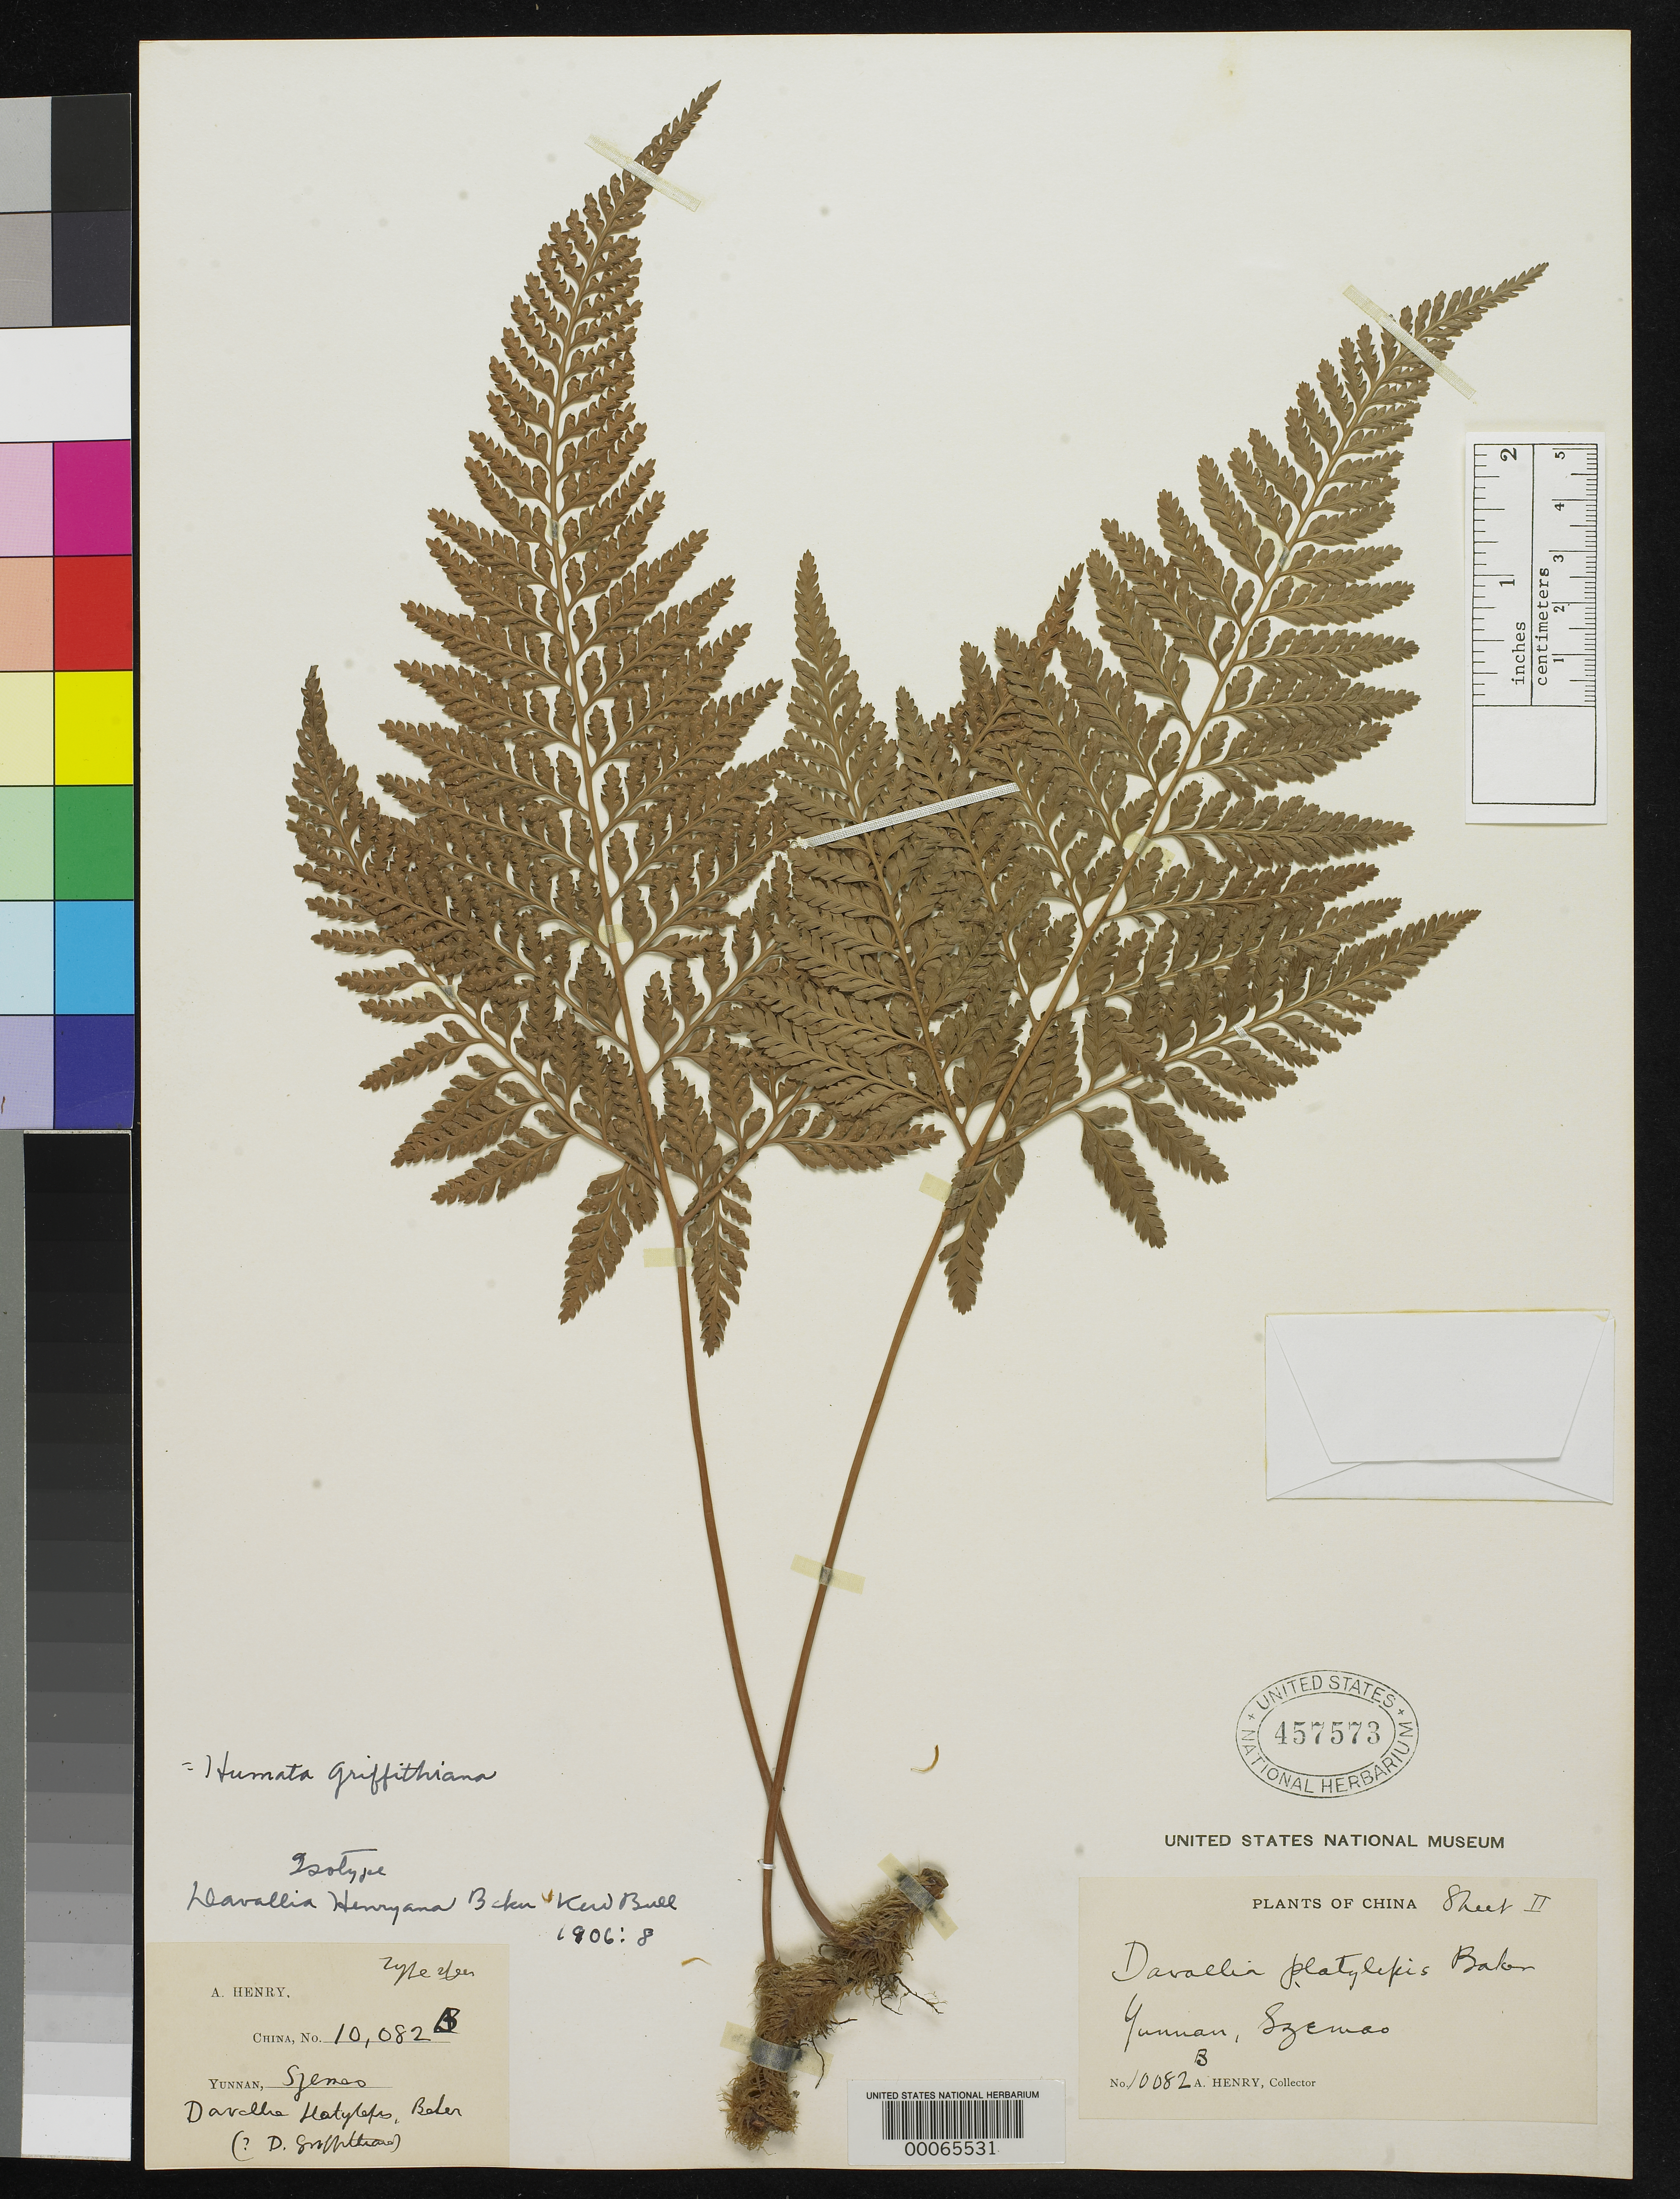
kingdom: Plantae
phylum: Tracheophyta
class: Polypodiopsida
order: Polypodiales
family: Davalliaceae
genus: Davallia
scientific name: Davallia henryana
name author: Baker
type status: Type Collection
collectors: A. Henry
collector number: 10082 B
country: China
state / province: Yunnan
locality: Szemao.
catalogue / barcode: US 457573